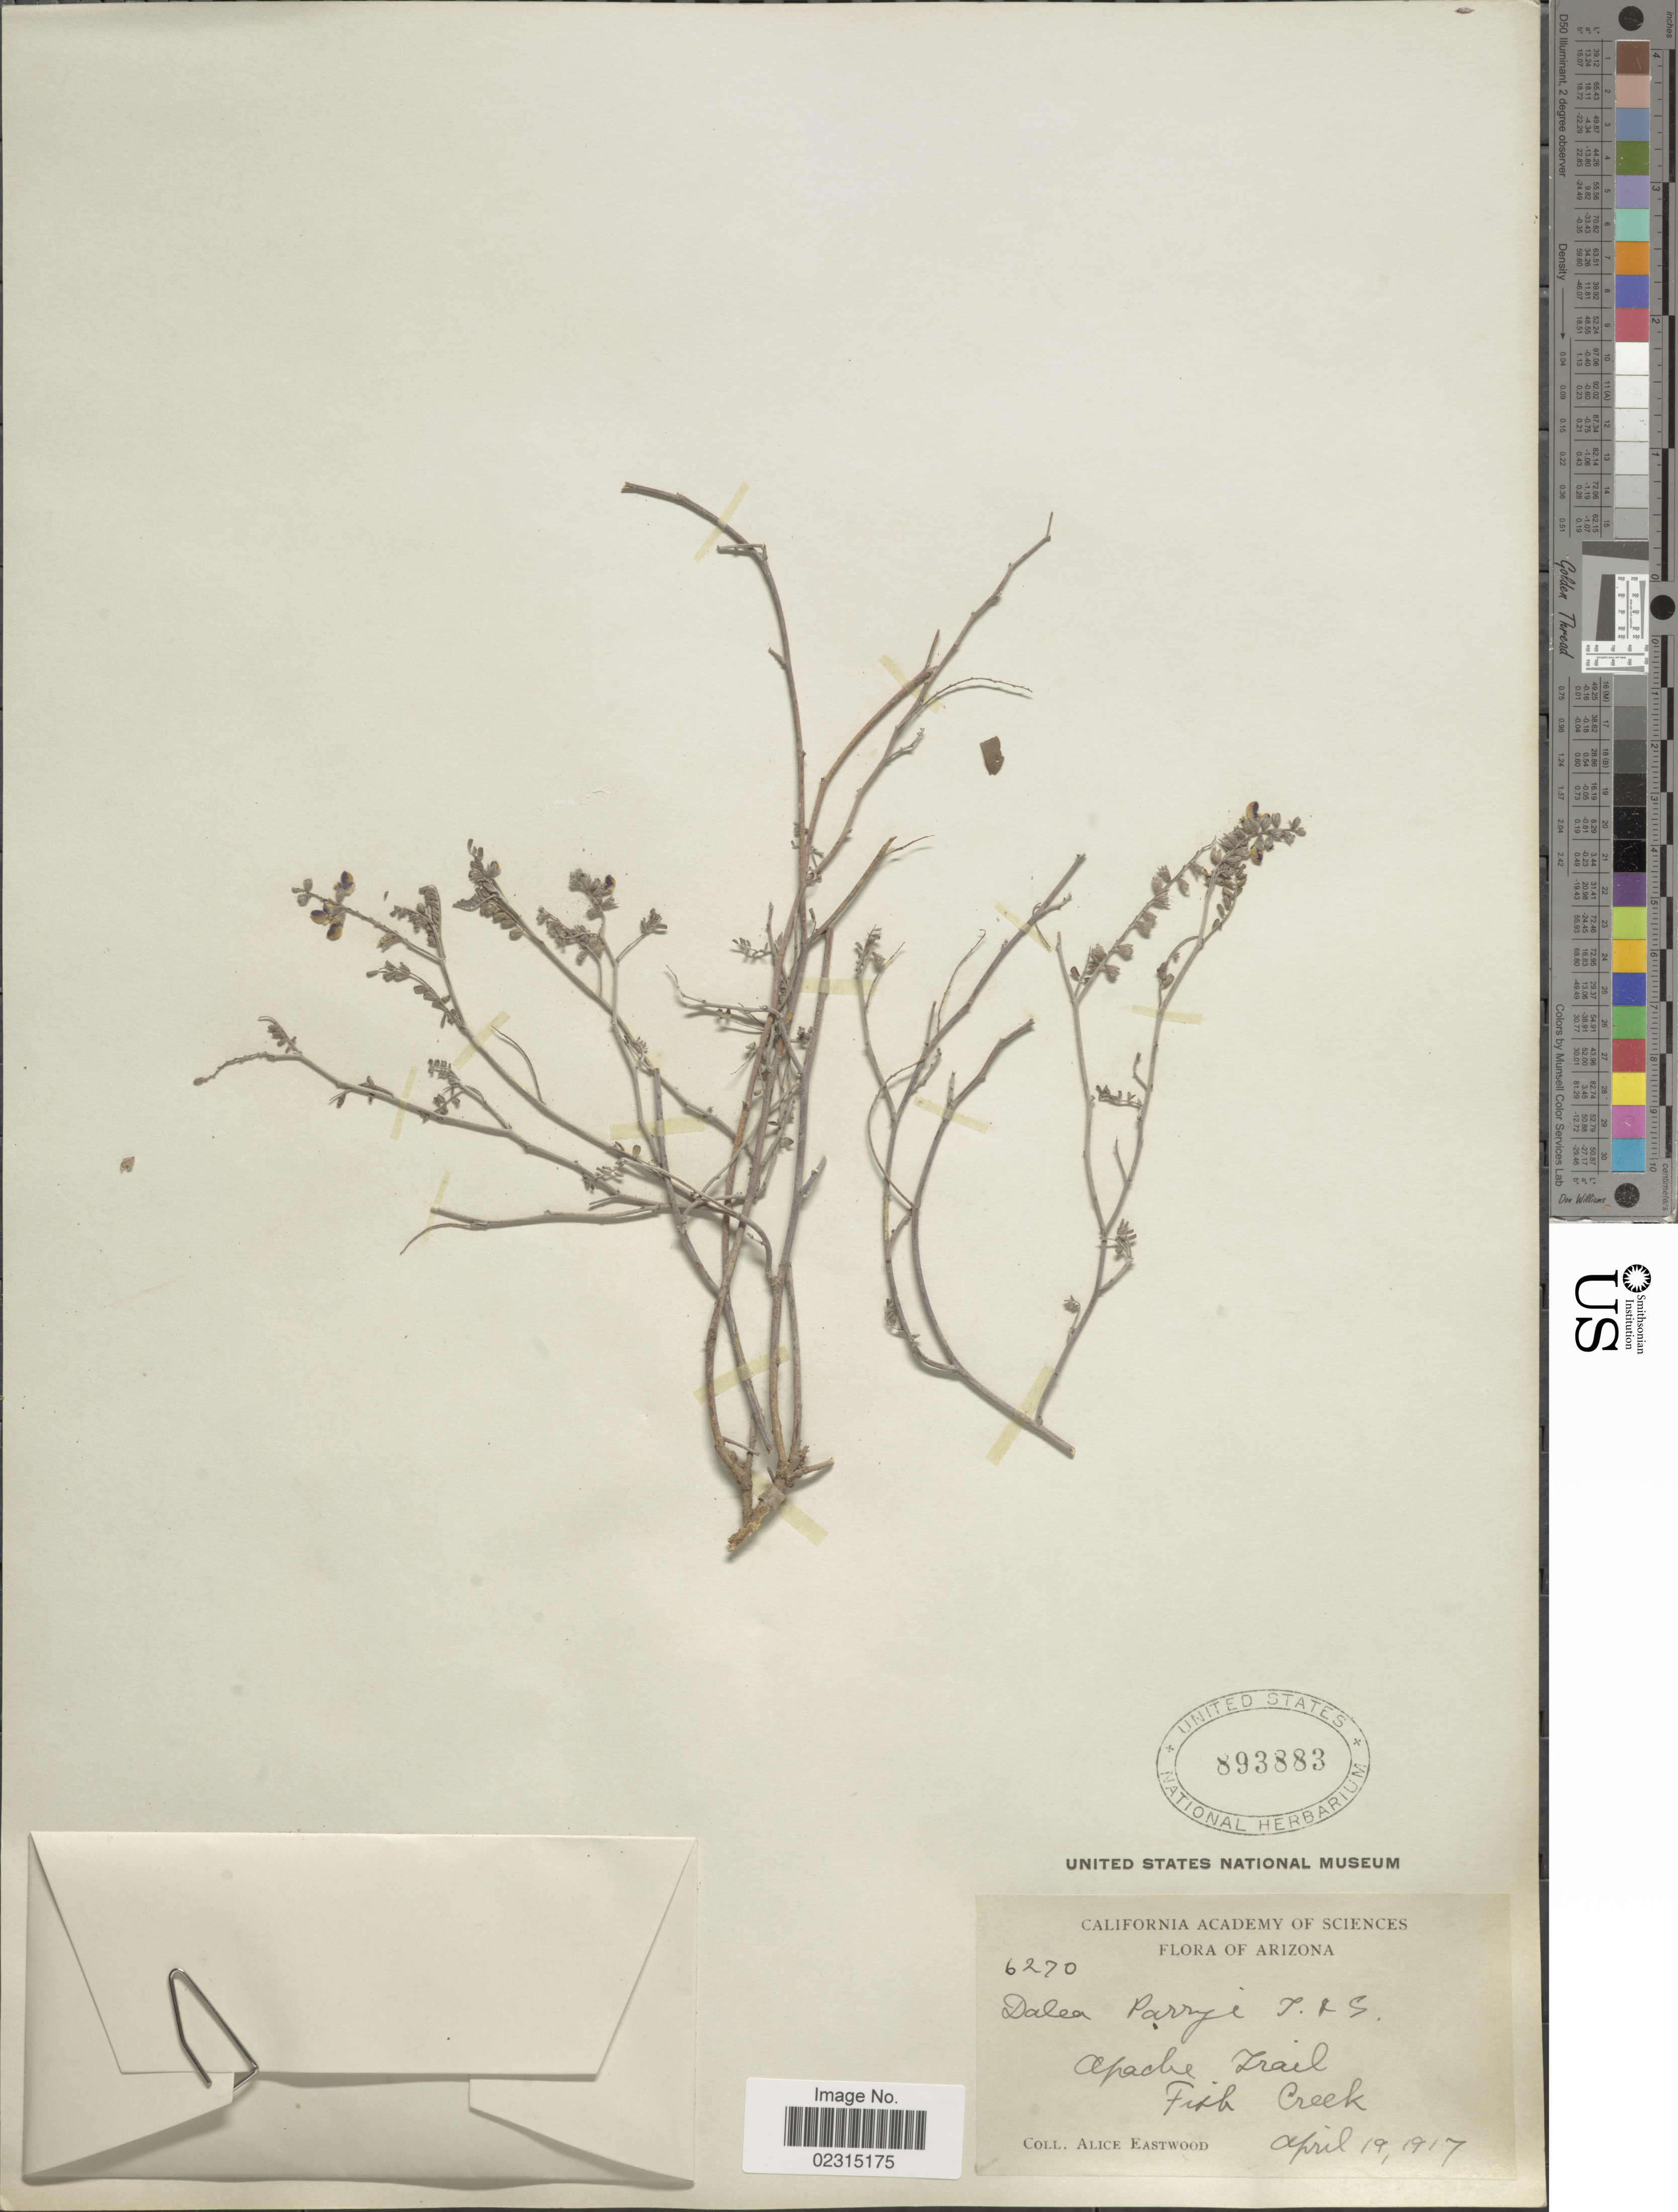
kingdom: Plantae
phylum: Tracheophyta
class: Magnoliopsida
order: Fabales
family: Fabaceae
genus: Marina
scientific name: Marina parryi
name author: (Torr. & A. Gray) Barneby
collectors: A. Eastwood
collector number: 6270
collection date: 1917-04-19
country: United States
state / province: Arizona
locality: Apache Trail, Fish Creek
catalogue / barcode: US 893883